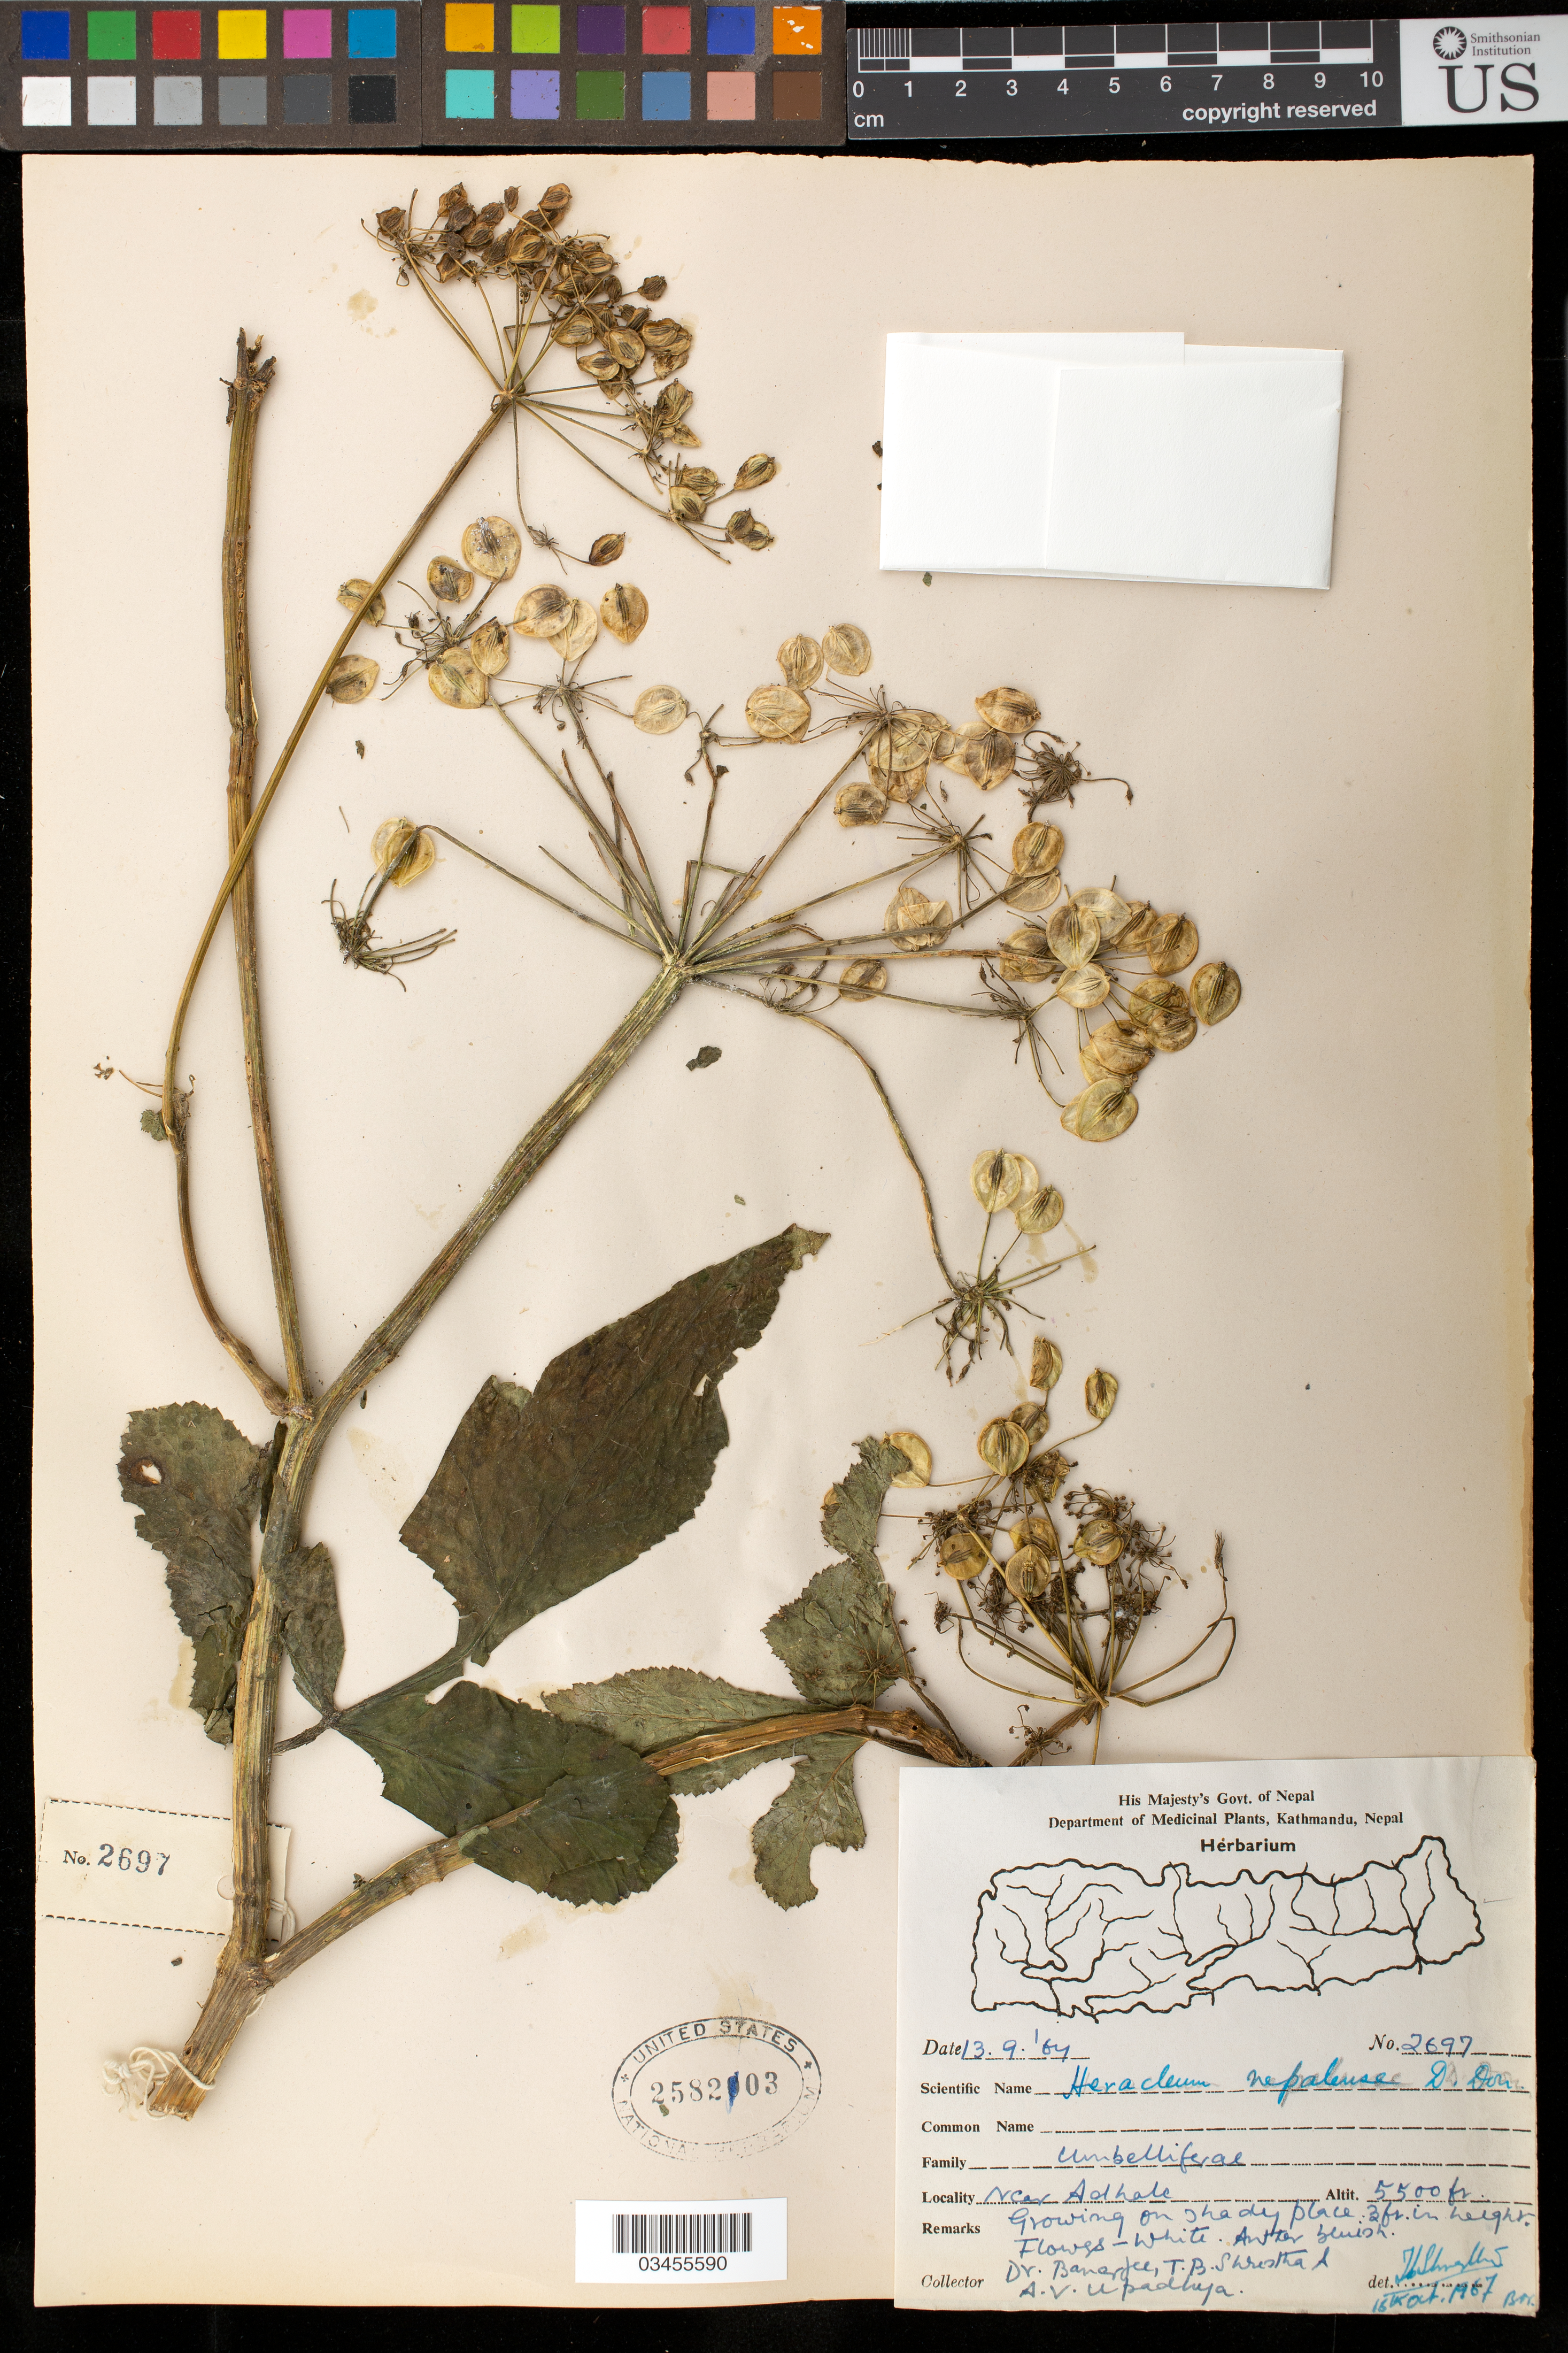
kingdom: Plantae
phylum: Tracheophyta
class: Magnoliopsida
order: Apiales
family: Apiaceae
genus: Heracleum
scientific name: Heracleum nepalense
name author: D. Don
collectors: Banerjii, T. B. Shrestha & A. Upadhya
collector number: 2697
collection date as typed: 13.9.'64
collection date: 1964-09-13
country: Nepal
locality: Near Adhale.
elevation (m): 1676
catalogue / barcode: US 2582103